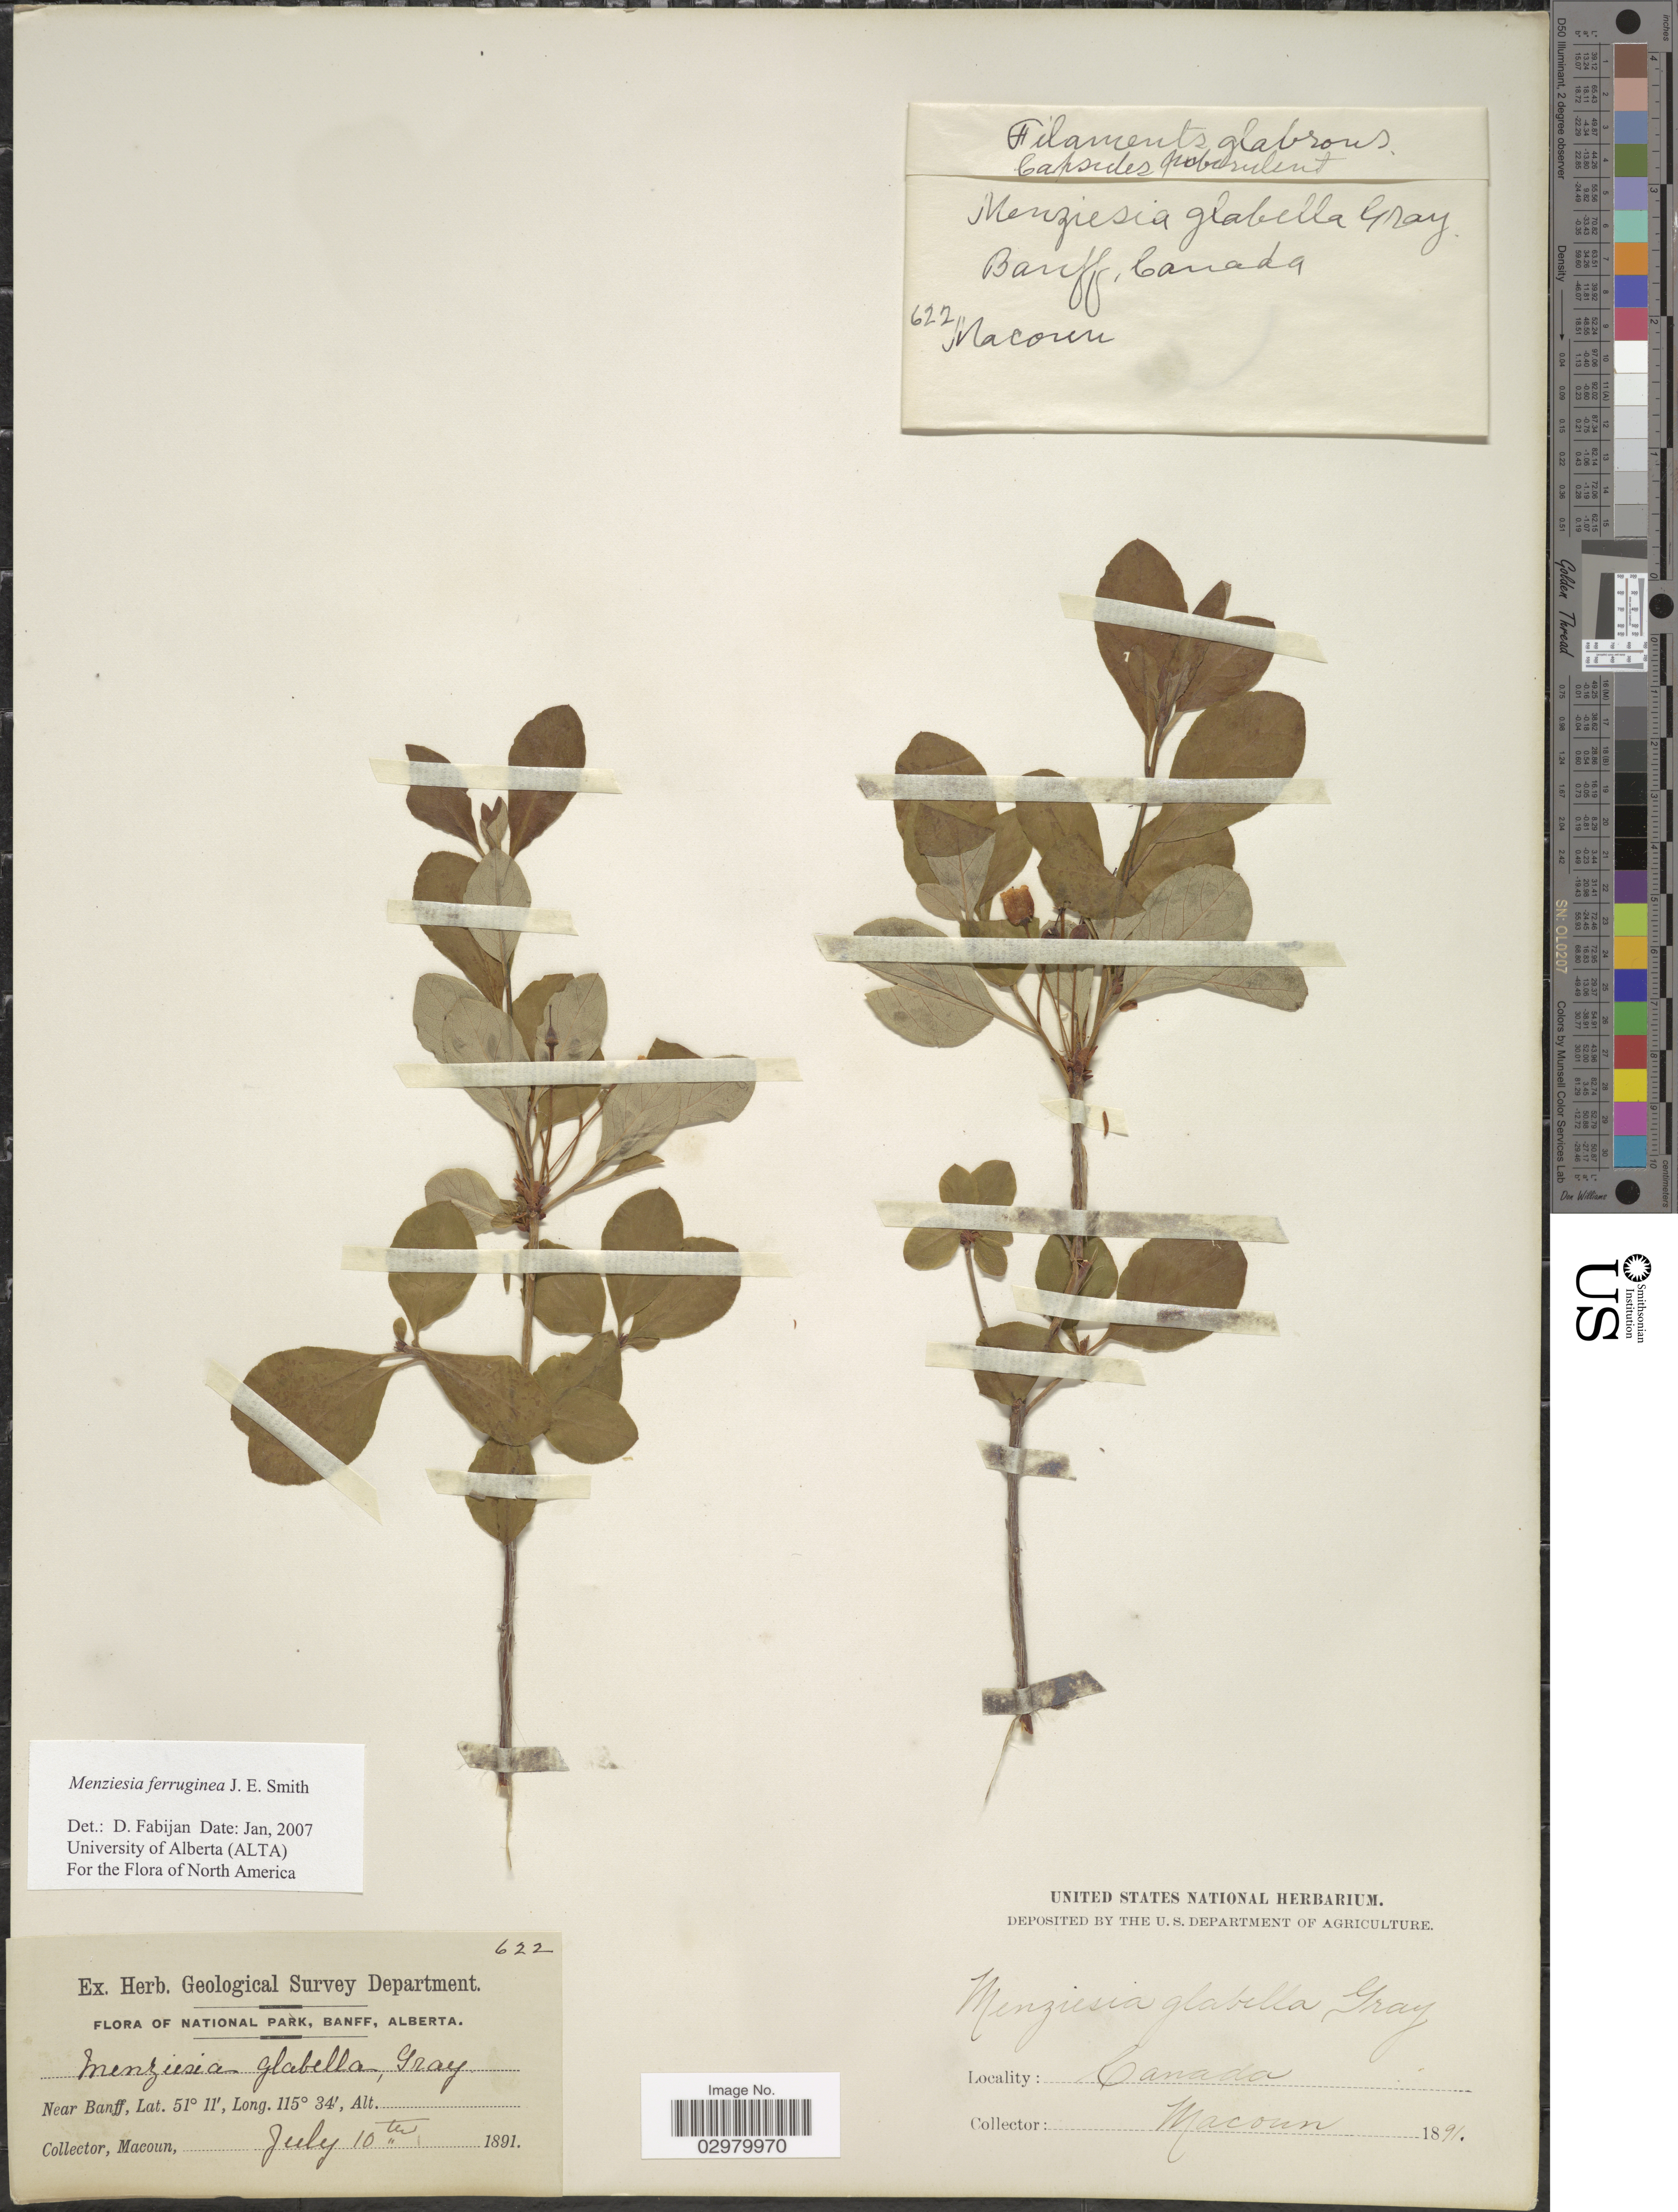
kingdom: Plantae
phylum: Tracheophyta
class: Magnoliopsida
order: Ericales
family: Ericaceae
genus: Menziesia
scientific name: Menziesia ferruginea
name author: Sm.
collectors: -- Macoun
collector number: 622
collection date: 1891-07-10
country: Canada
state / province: Alberta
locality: National Park, Banff. Near Banff.